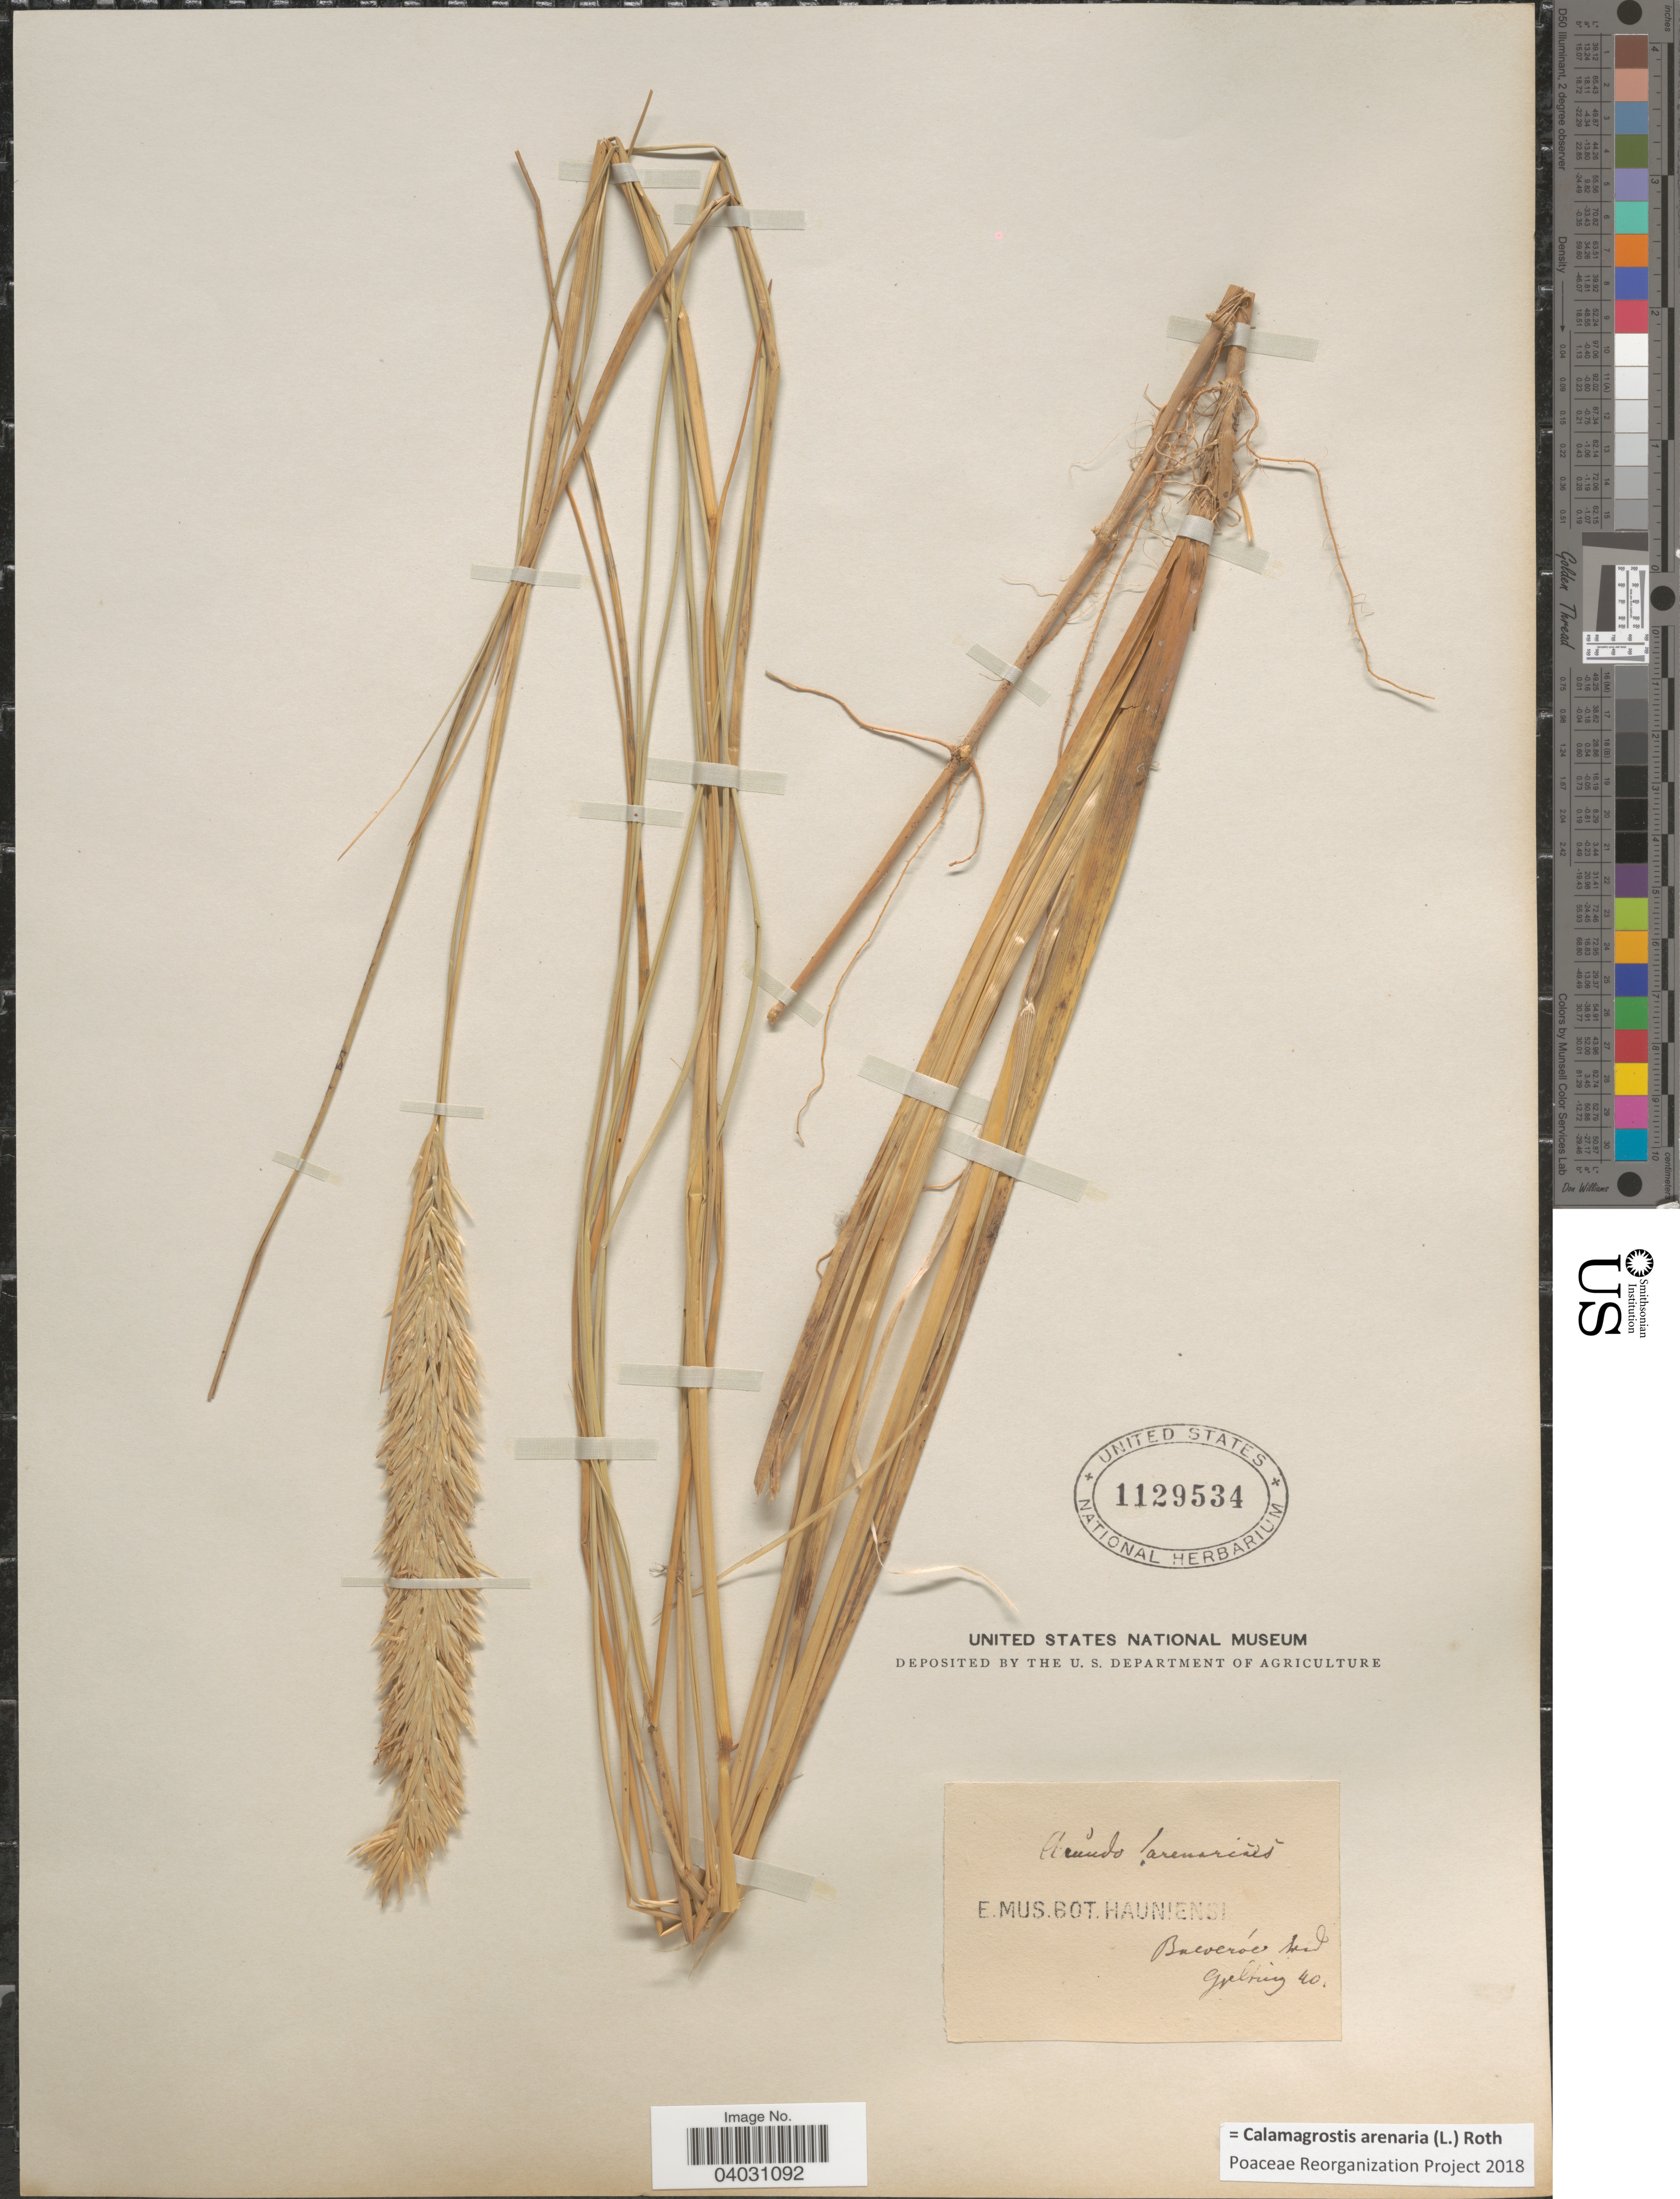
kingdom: Plantae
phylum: Tracheophyta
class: Liliopsida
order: Poales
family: Poaceae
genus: Calamagrostis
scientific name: Calamagrostis arenaria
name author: (L.) Roth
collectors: Gelting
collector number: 40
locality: Baeveróc med. [interpreted]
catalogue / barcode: US 1129534